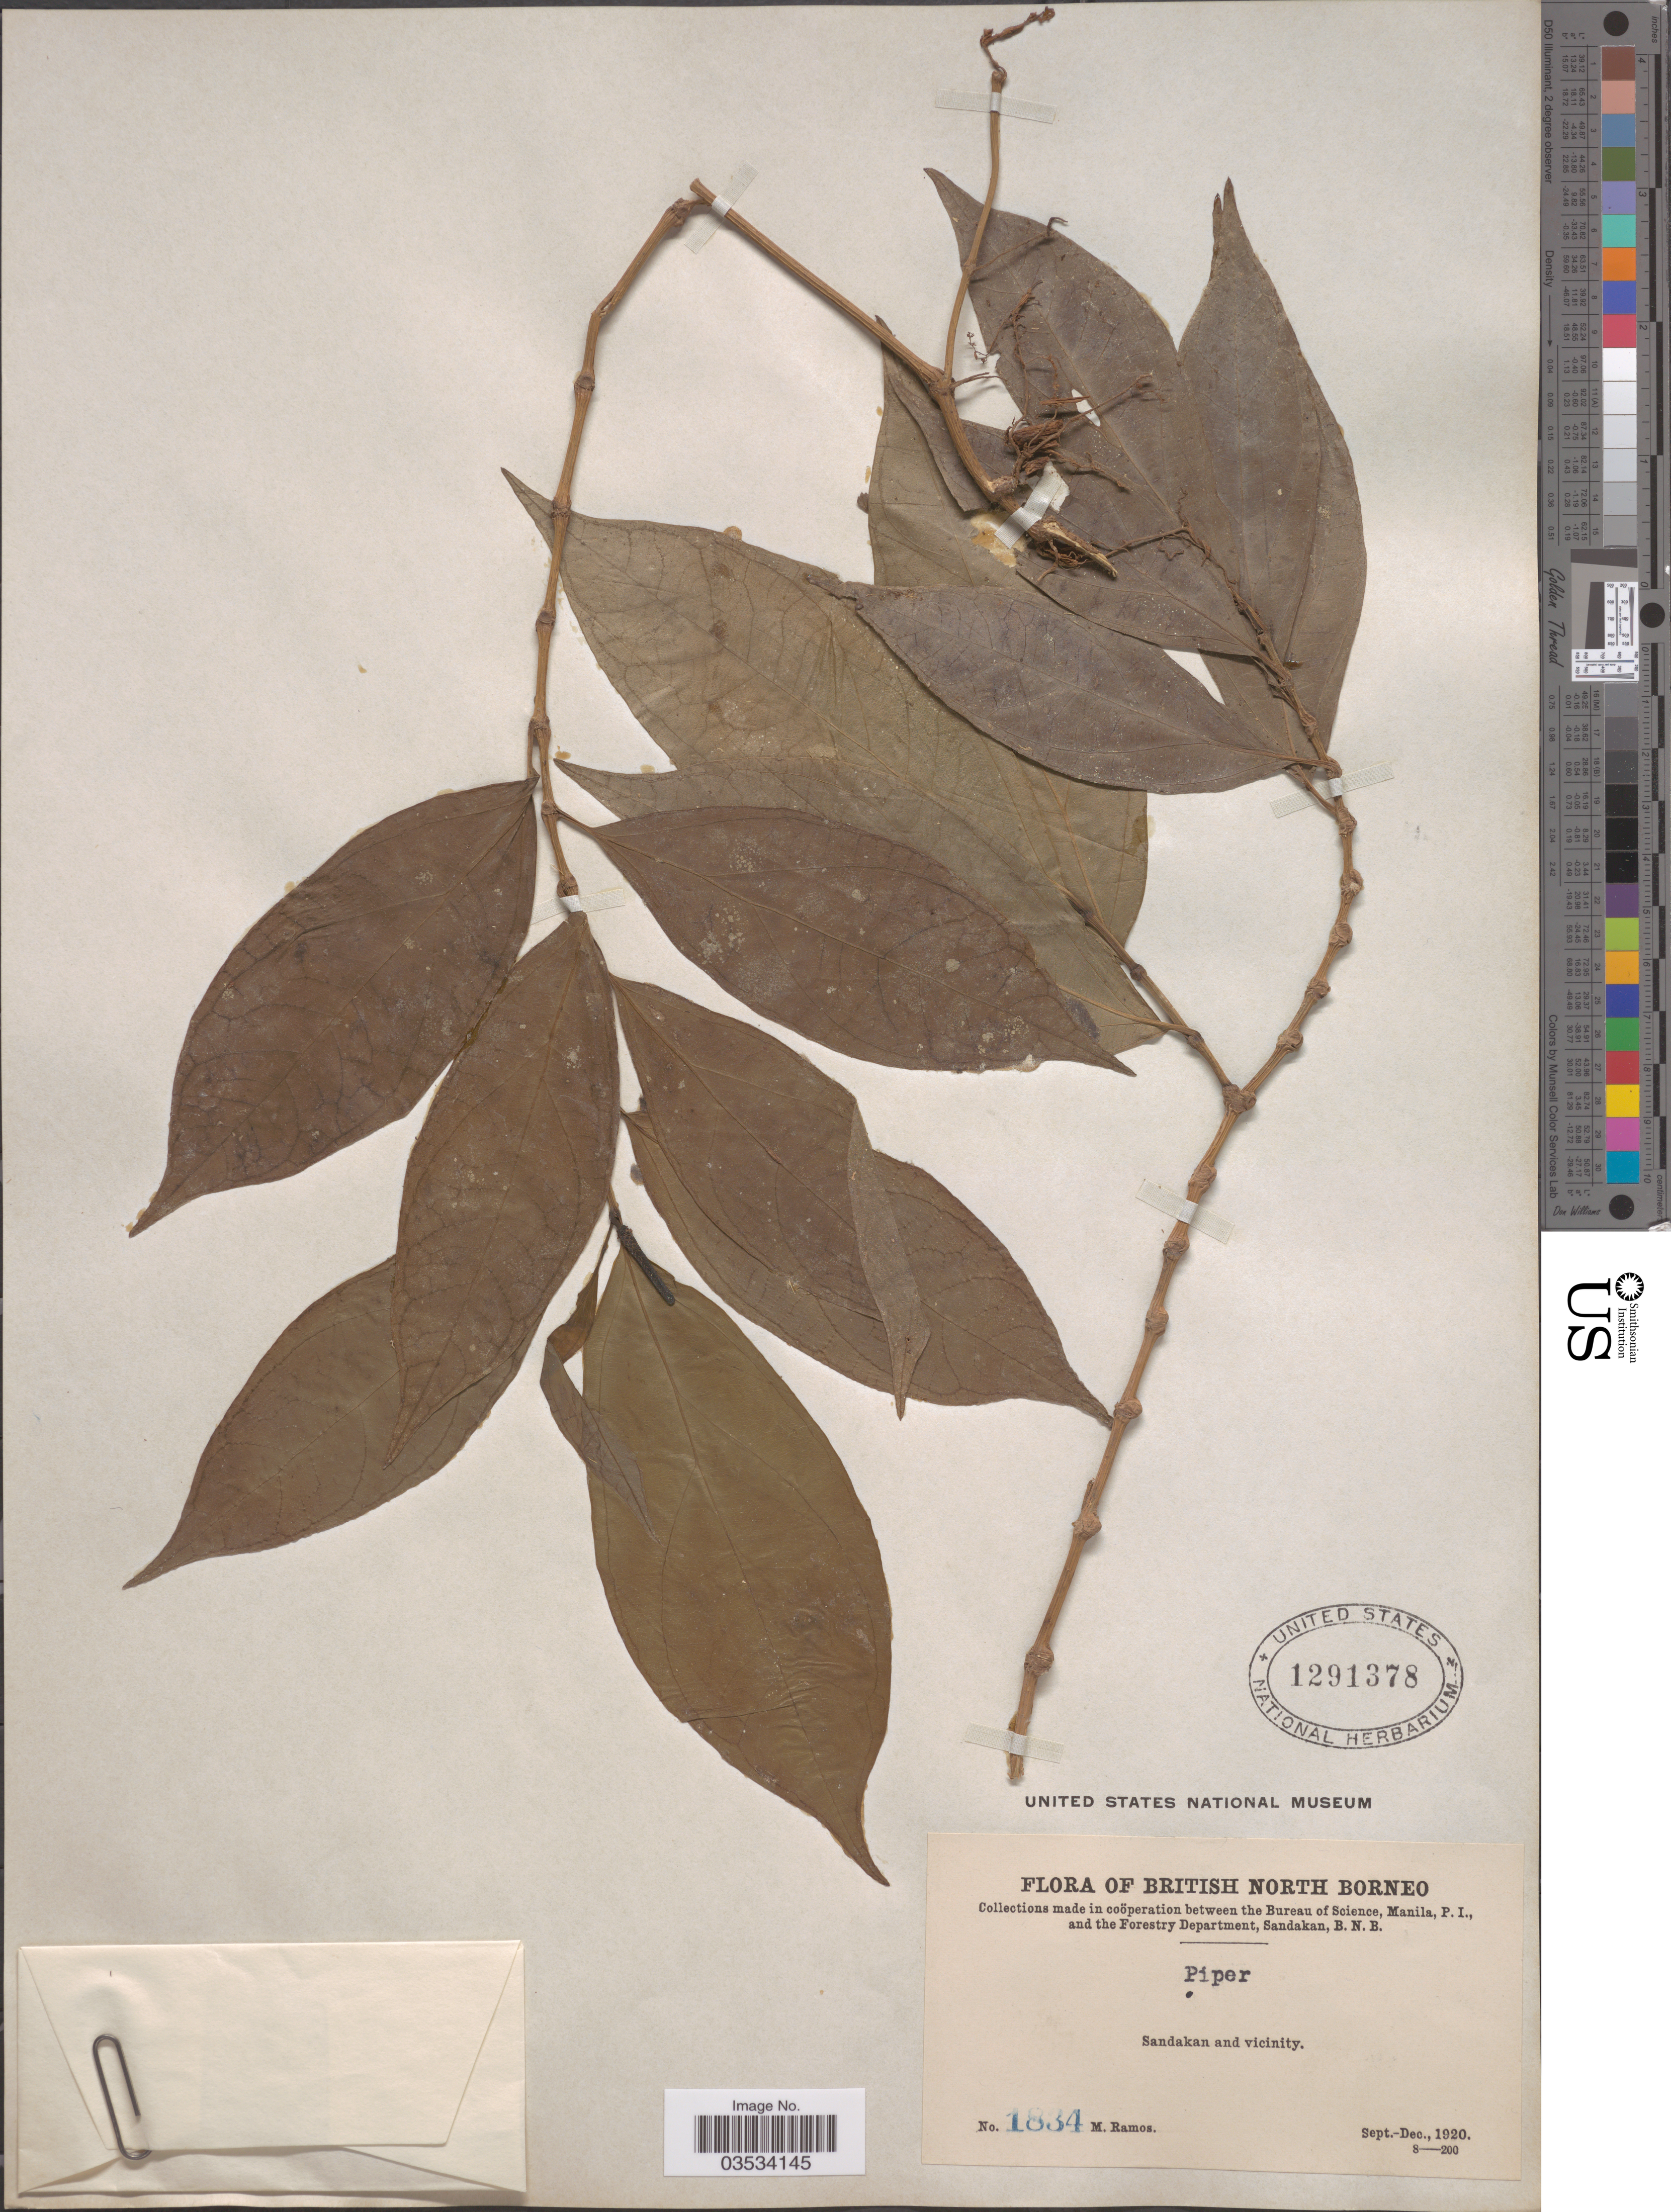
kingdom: Plantae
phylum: Tracheophyta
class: Magnoliopsida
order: Piperales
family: Piperaceae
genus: Piper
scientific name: Piper sp.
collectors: M. Ramos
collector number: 1834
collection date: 1920-09/1920-12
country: Malaysia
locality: British North Borneo. Sandakan and vicinity.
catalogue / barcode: US 1291378